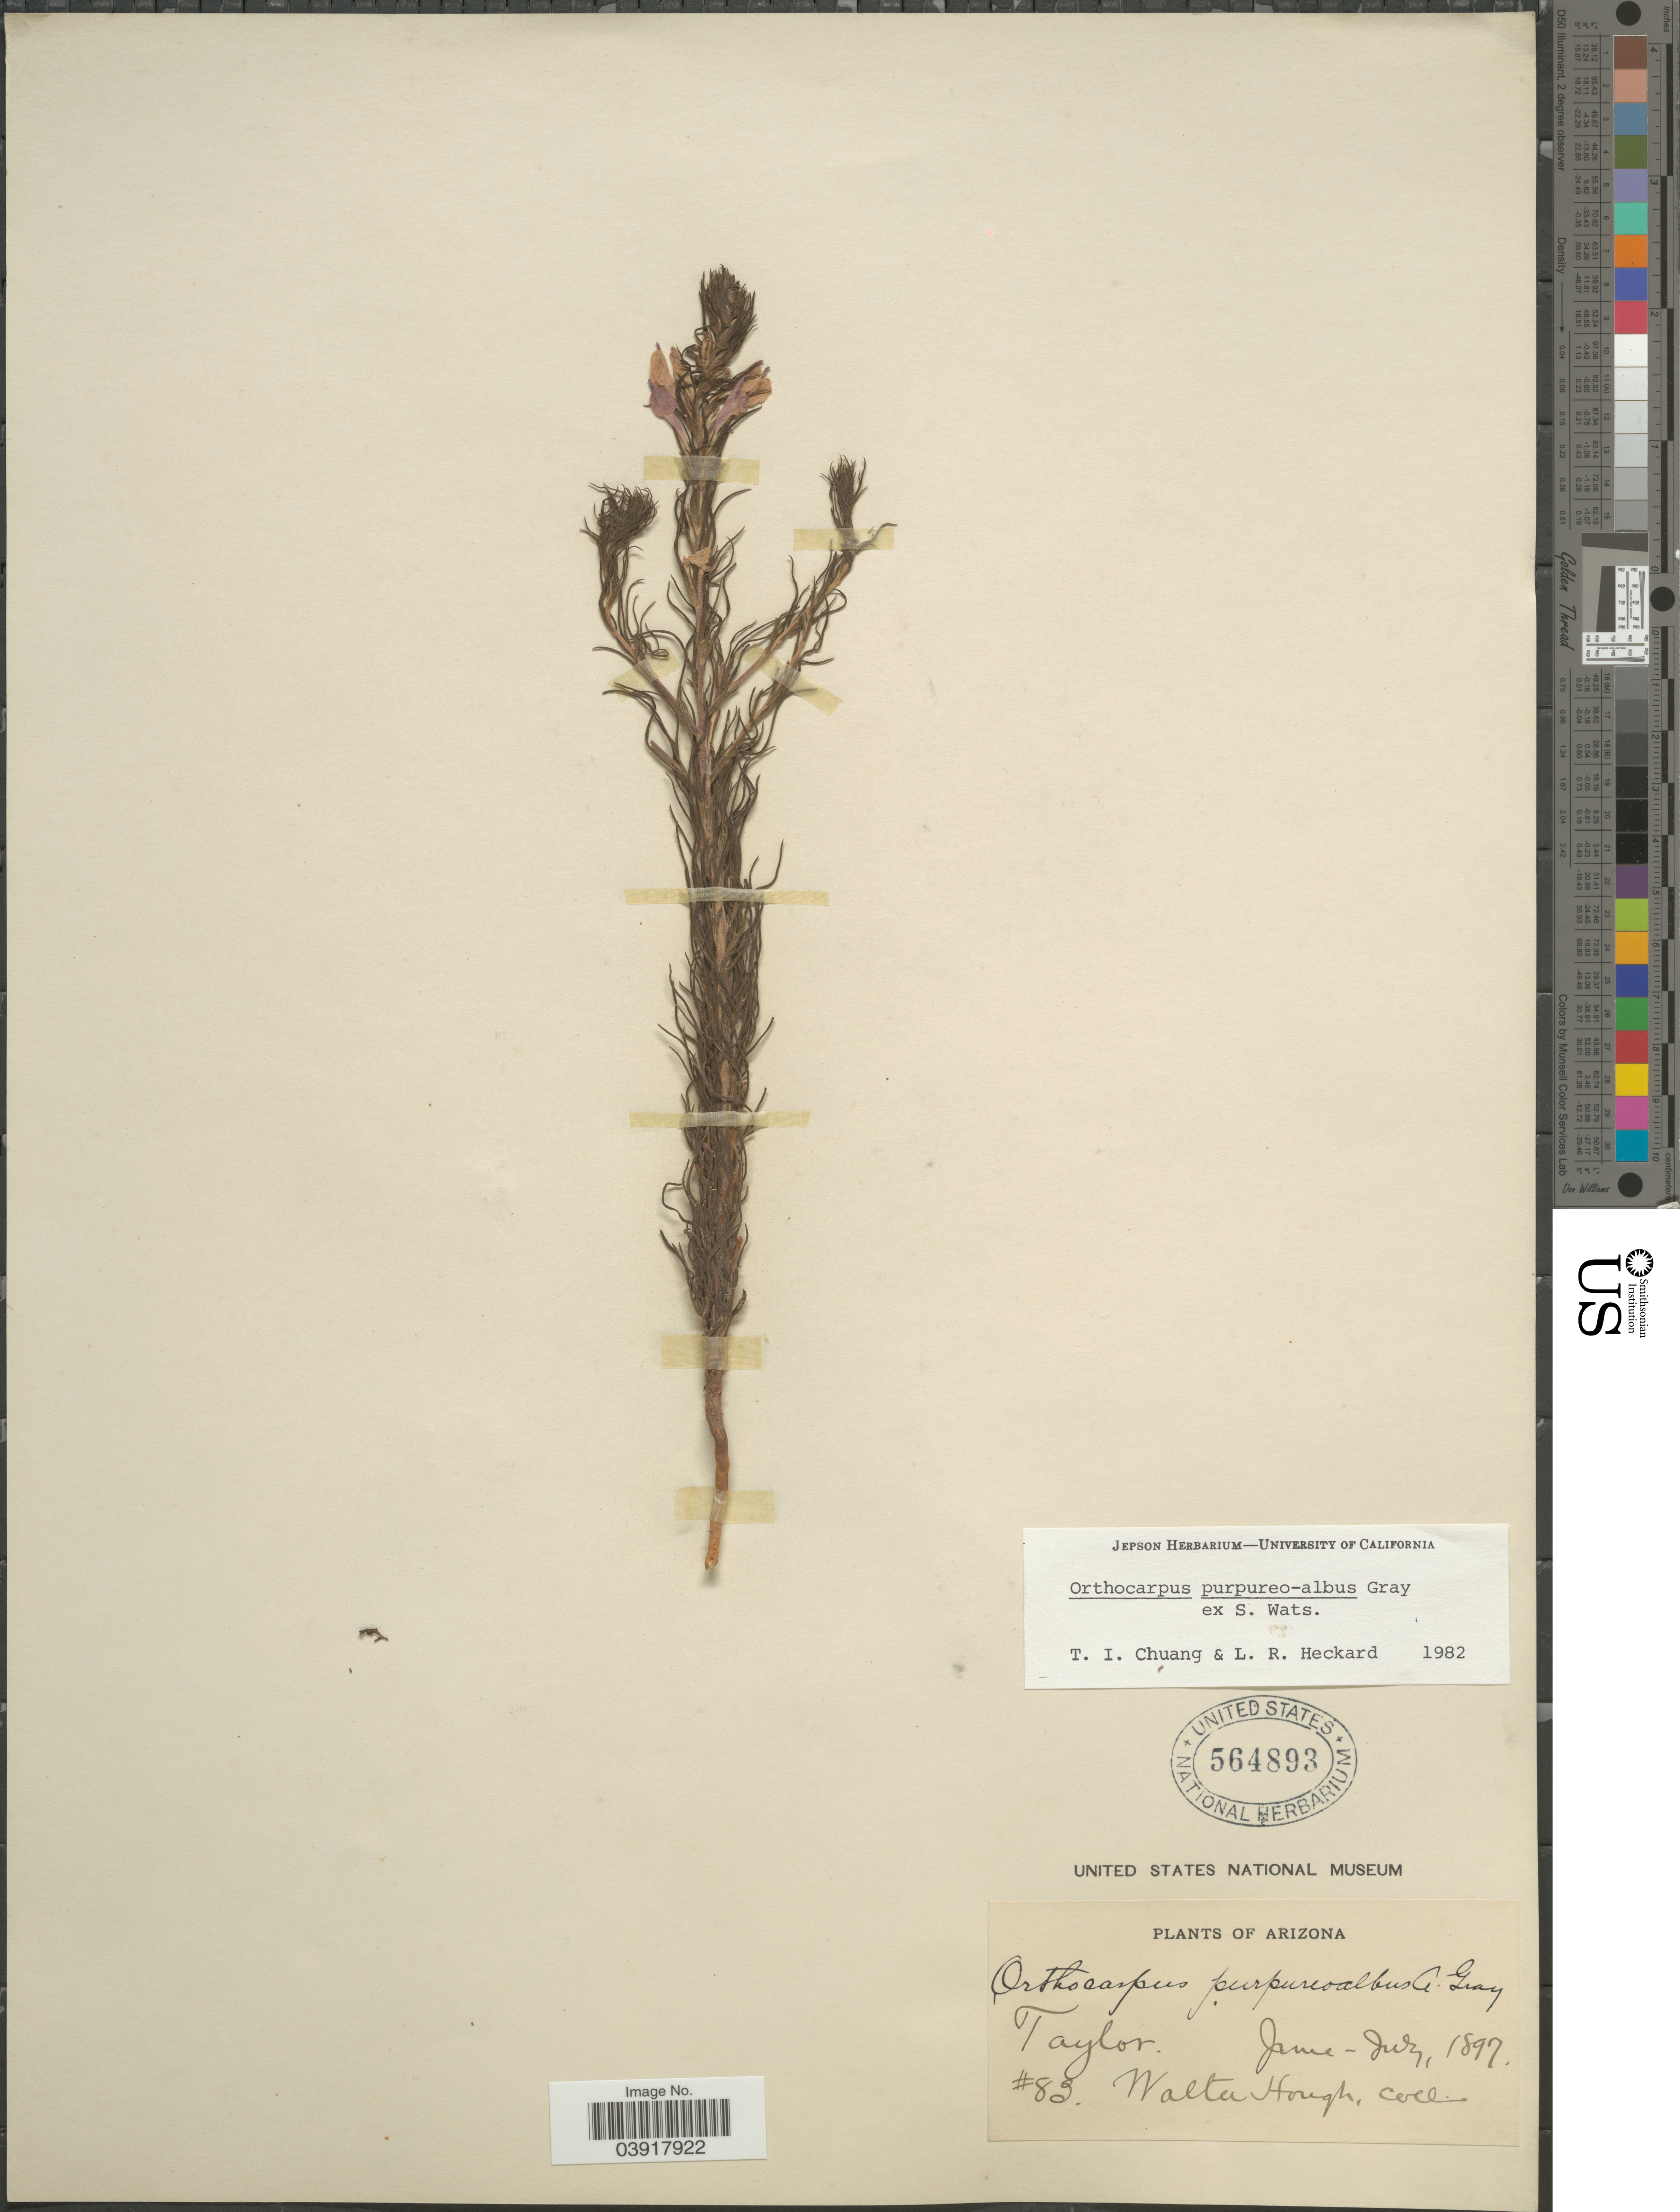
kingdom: Plantae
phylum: Tracheophyta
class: Magnoliopsida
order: Lamiales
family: Orobanchaceae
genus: Orthocarpus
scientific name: Orthocarpus purpureo-albus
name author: A. Gray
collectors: W. Hough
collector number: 83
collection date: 1897-06/1897-07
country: United States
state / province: Arizona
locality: Taylor.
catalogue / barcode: US 564893